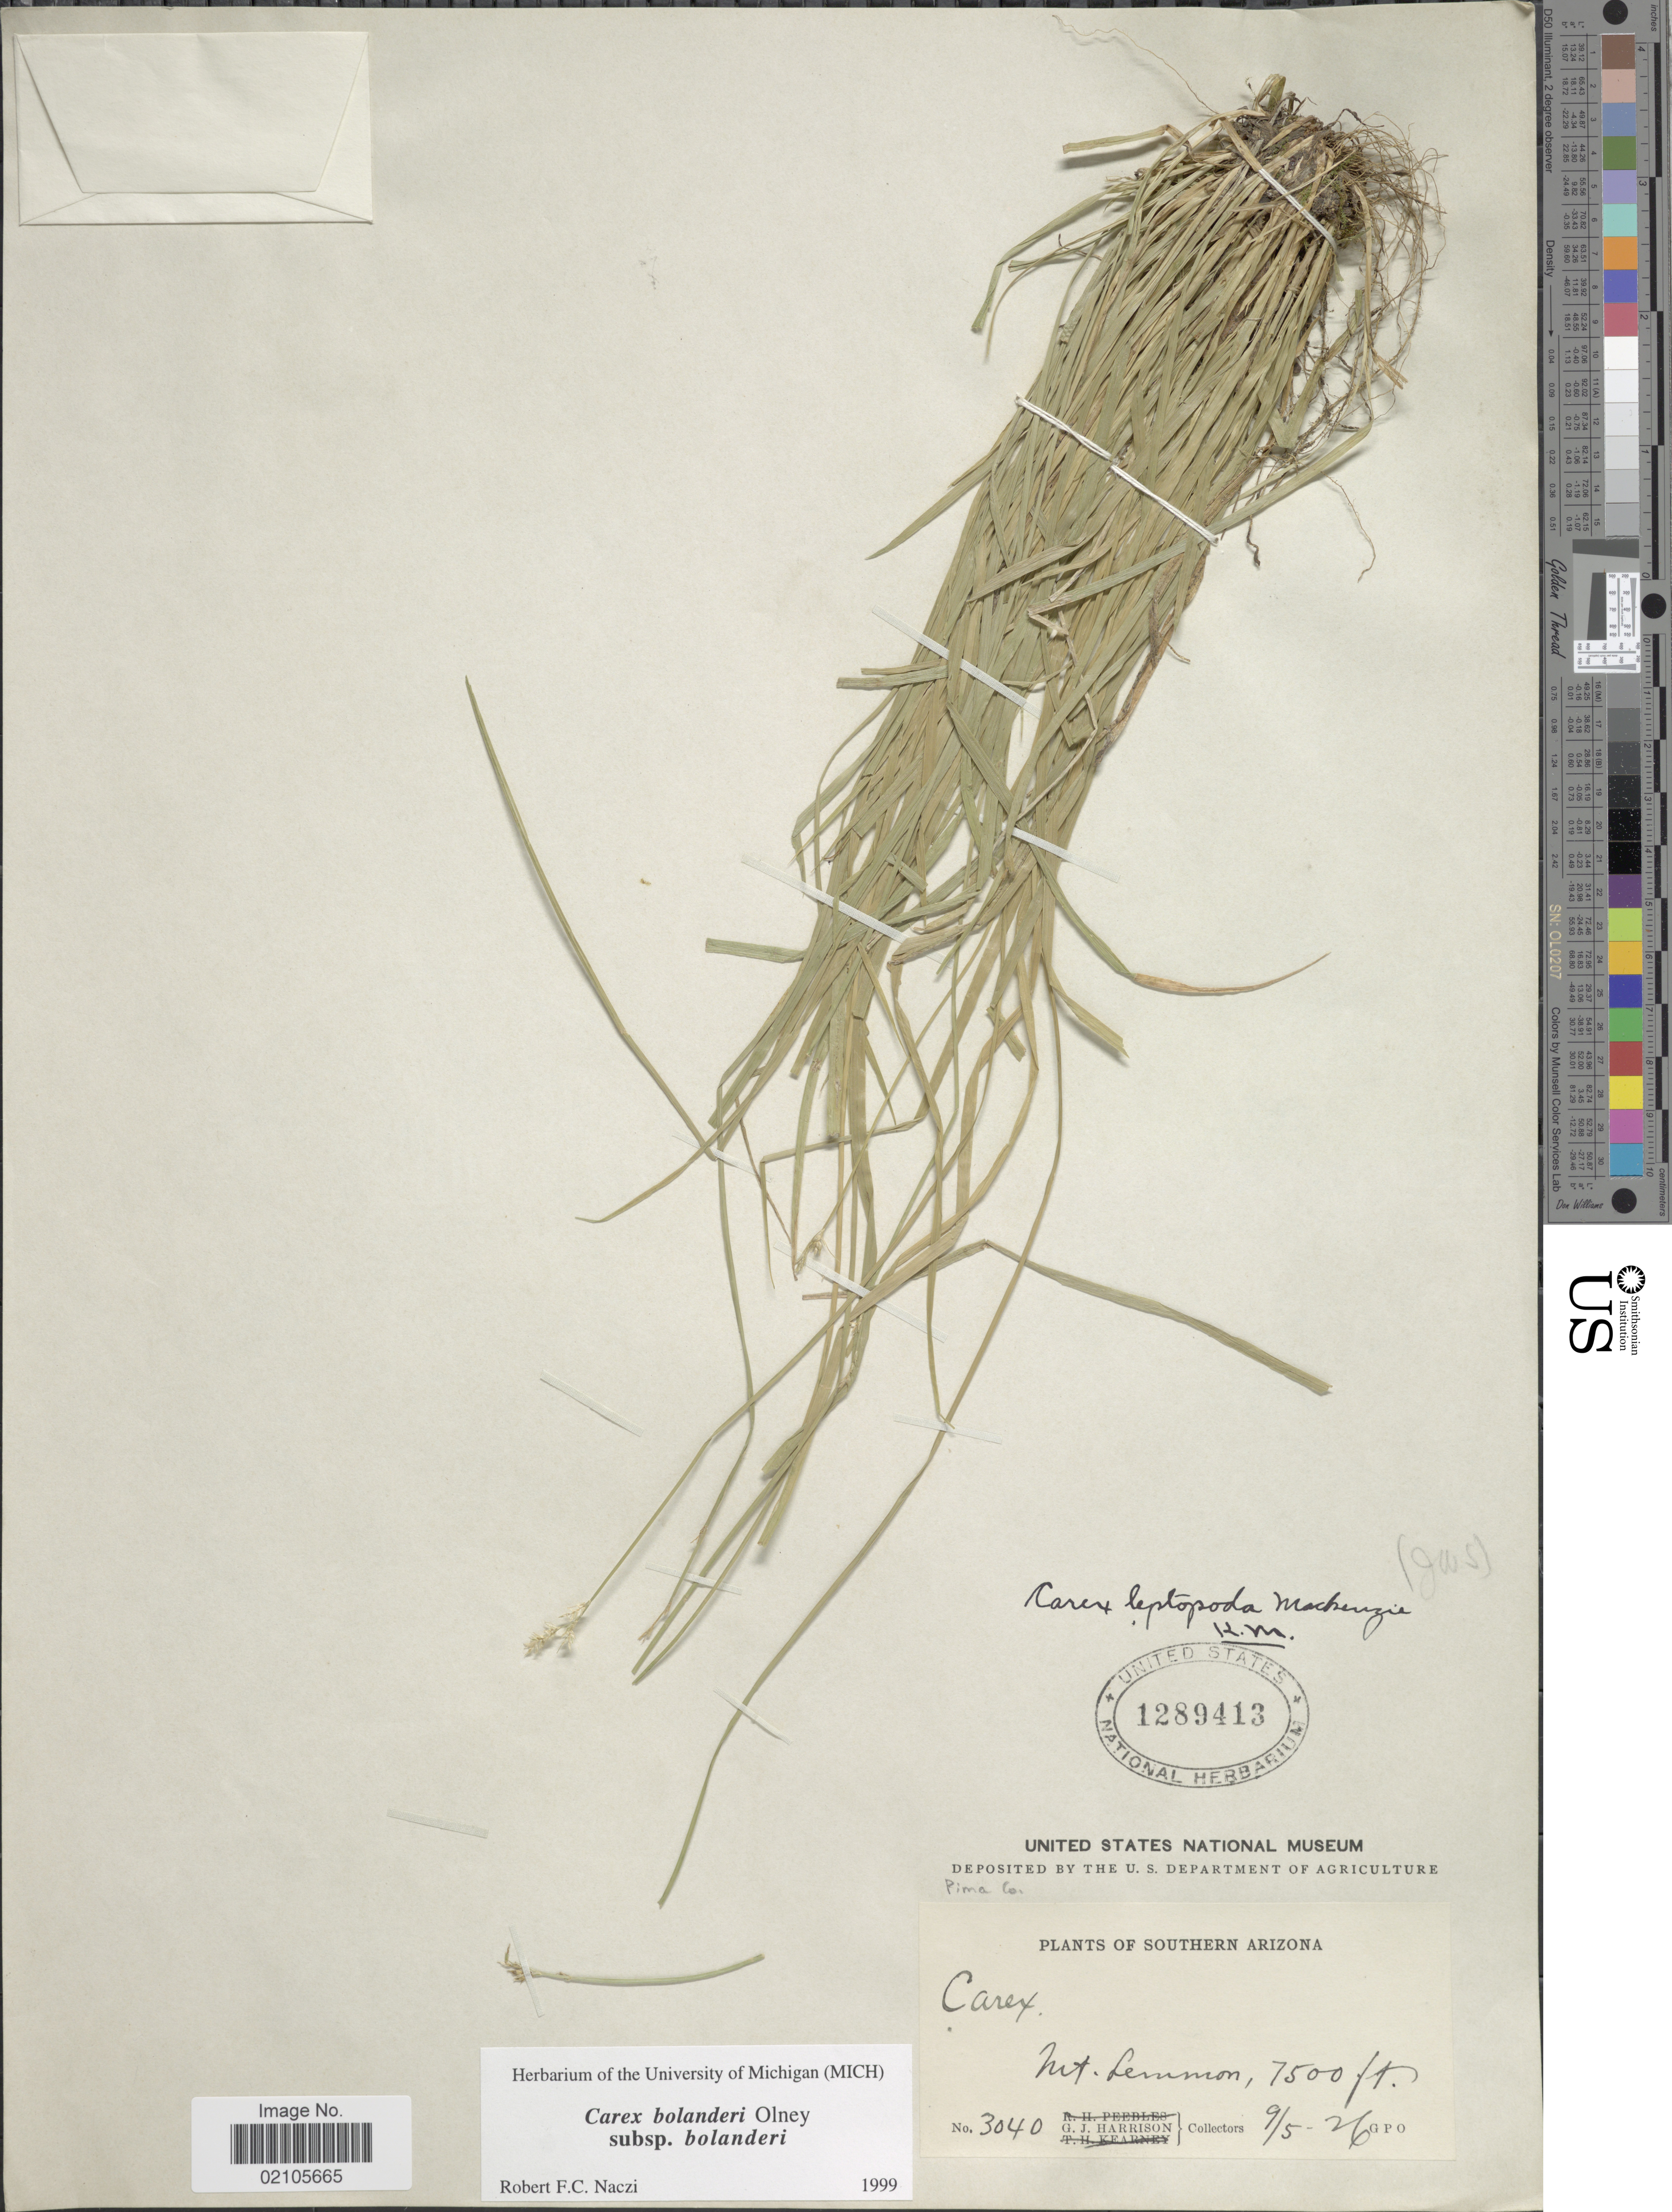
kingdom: Plantae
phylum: Tracheophyta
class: Liliopsida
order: Poales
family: Cyperaceae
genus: Carex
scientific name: Carex bolanderi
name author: Olney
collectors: G. J. Harrison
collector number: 3040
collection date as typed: Transcribed d/m/y: 9/5/26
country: United States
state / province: Arizona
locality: Southern Arizona, Mt. Lemmon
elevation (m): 2286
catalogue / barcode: US 1289413